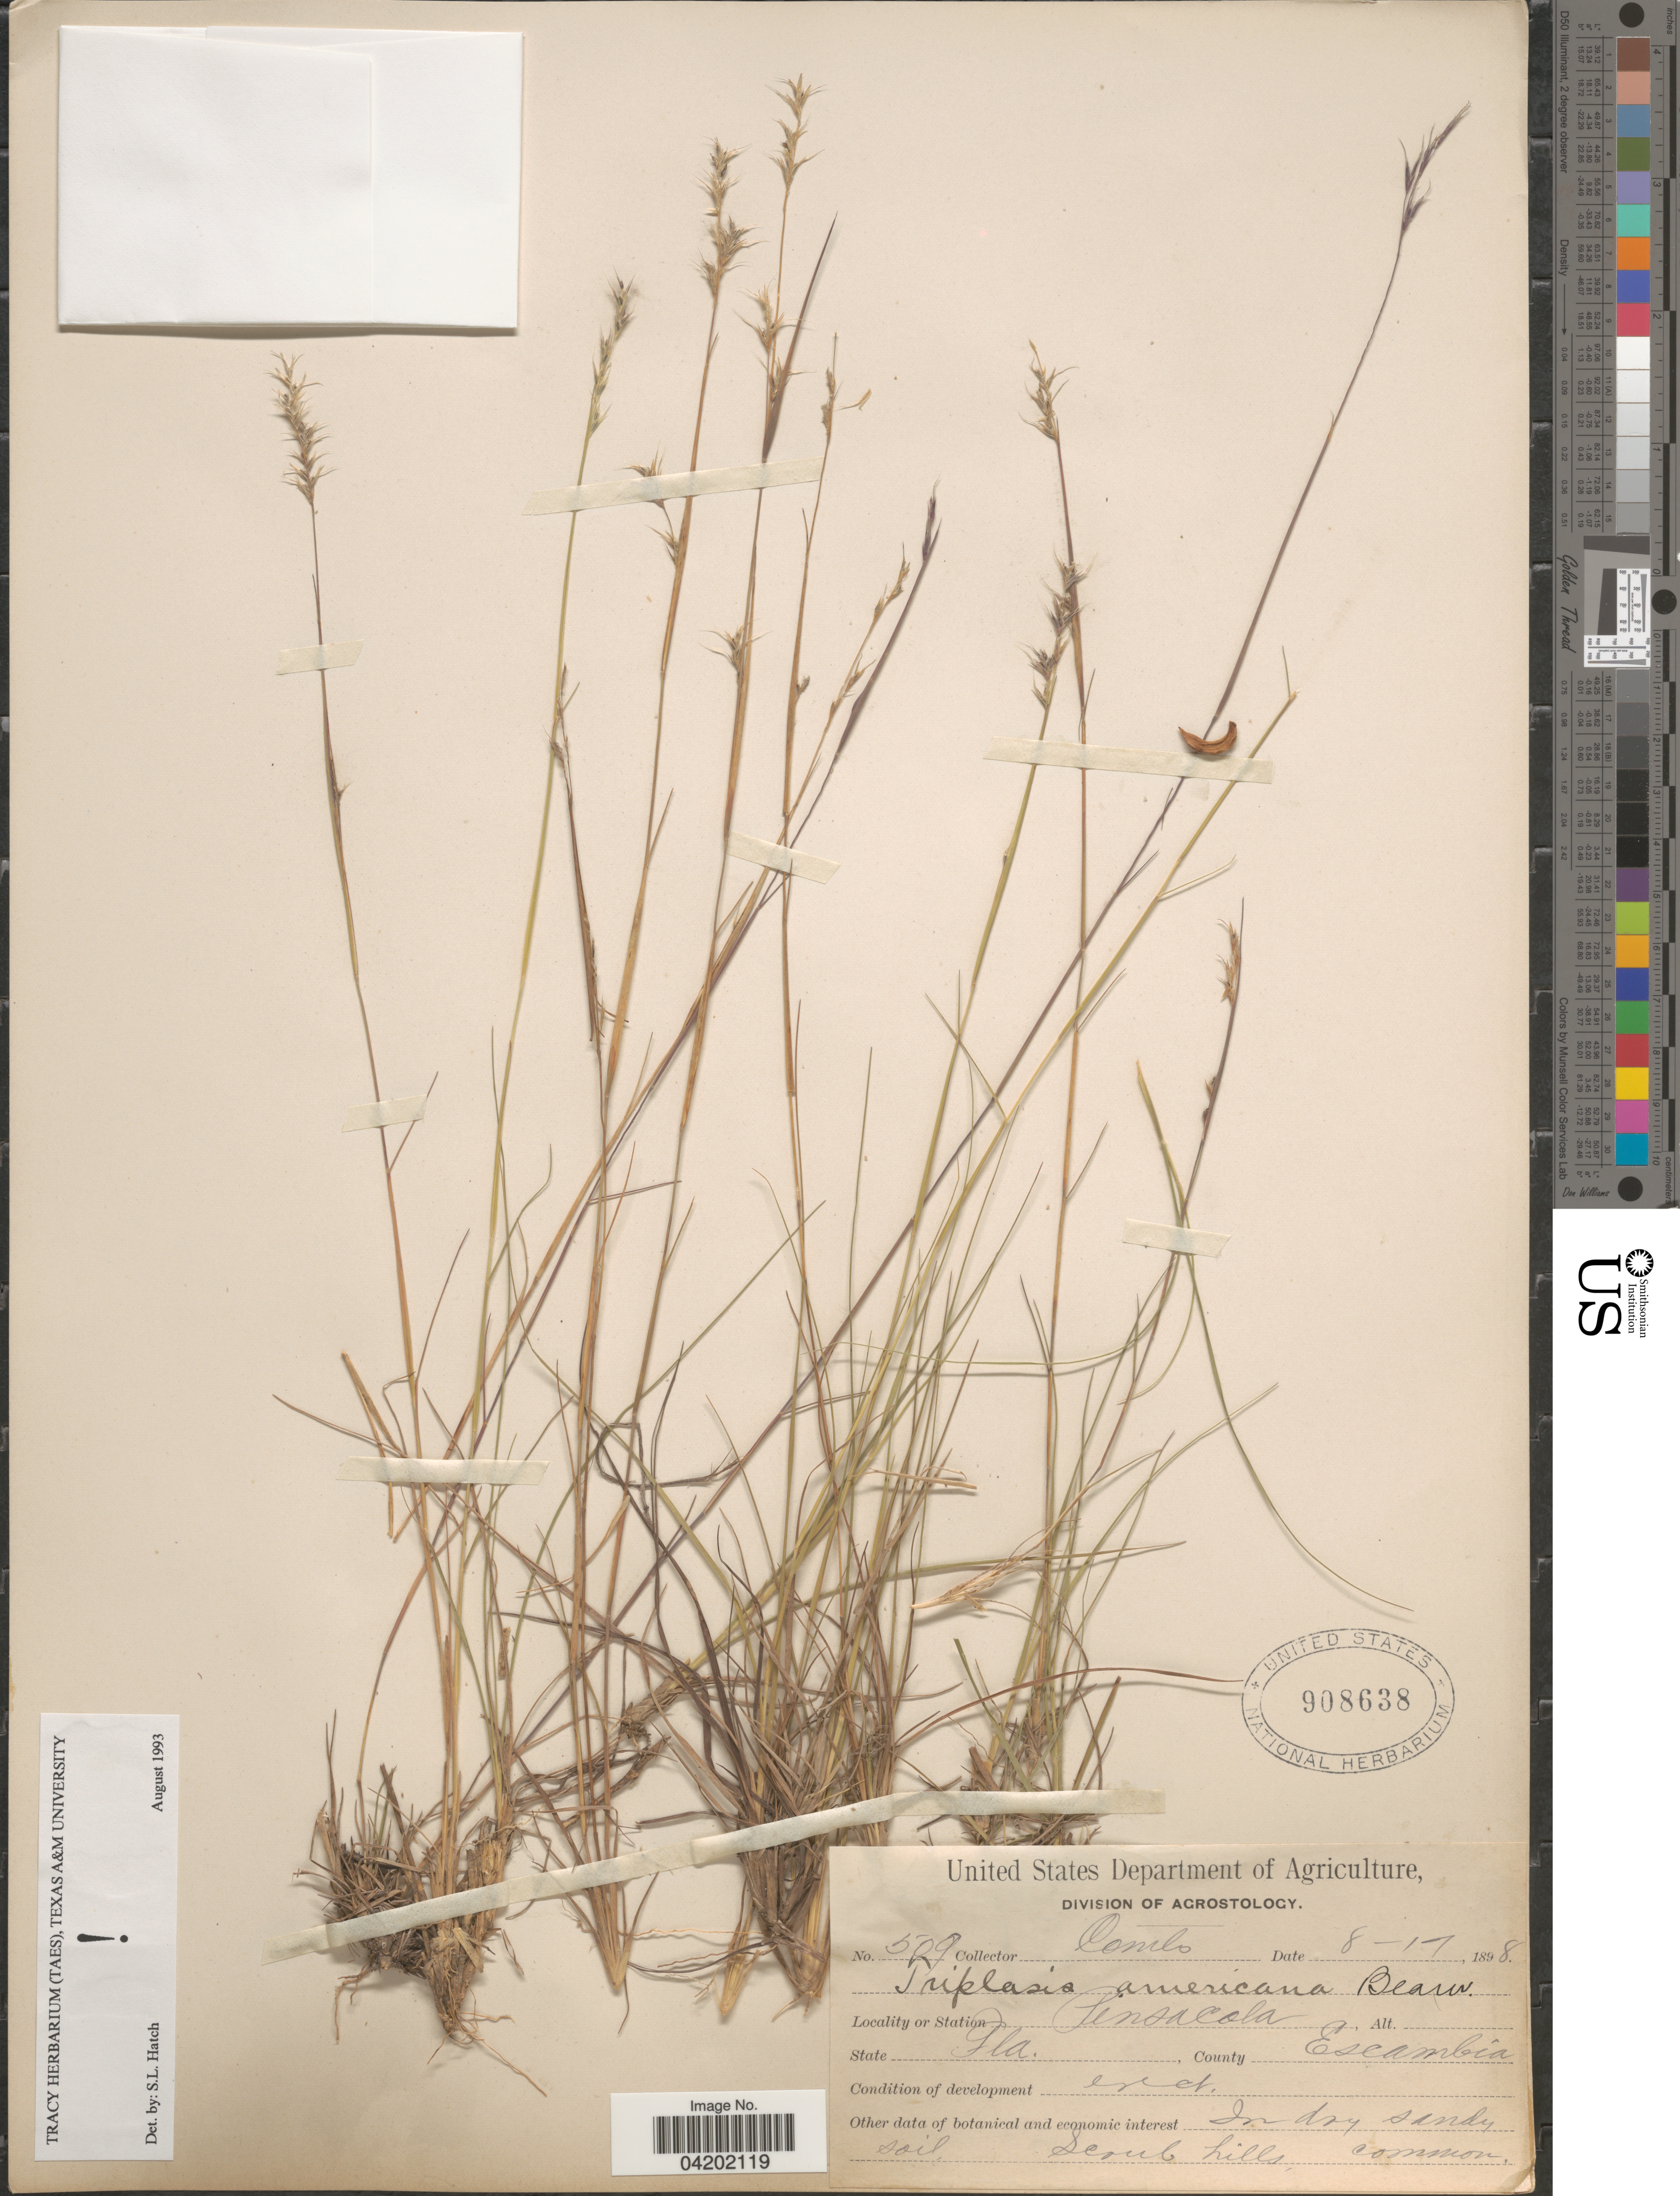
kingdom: Plantae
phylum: Tracheophyta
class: Liliopsida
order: Poales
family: Poaceae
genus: Triplasis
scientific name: Triplasis americana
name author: P. Beauv.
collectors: -. Combs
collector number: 509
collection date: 1898-08-17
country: United States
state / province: Florida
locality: Pensacola. County Escambia.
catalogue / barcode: US 908638